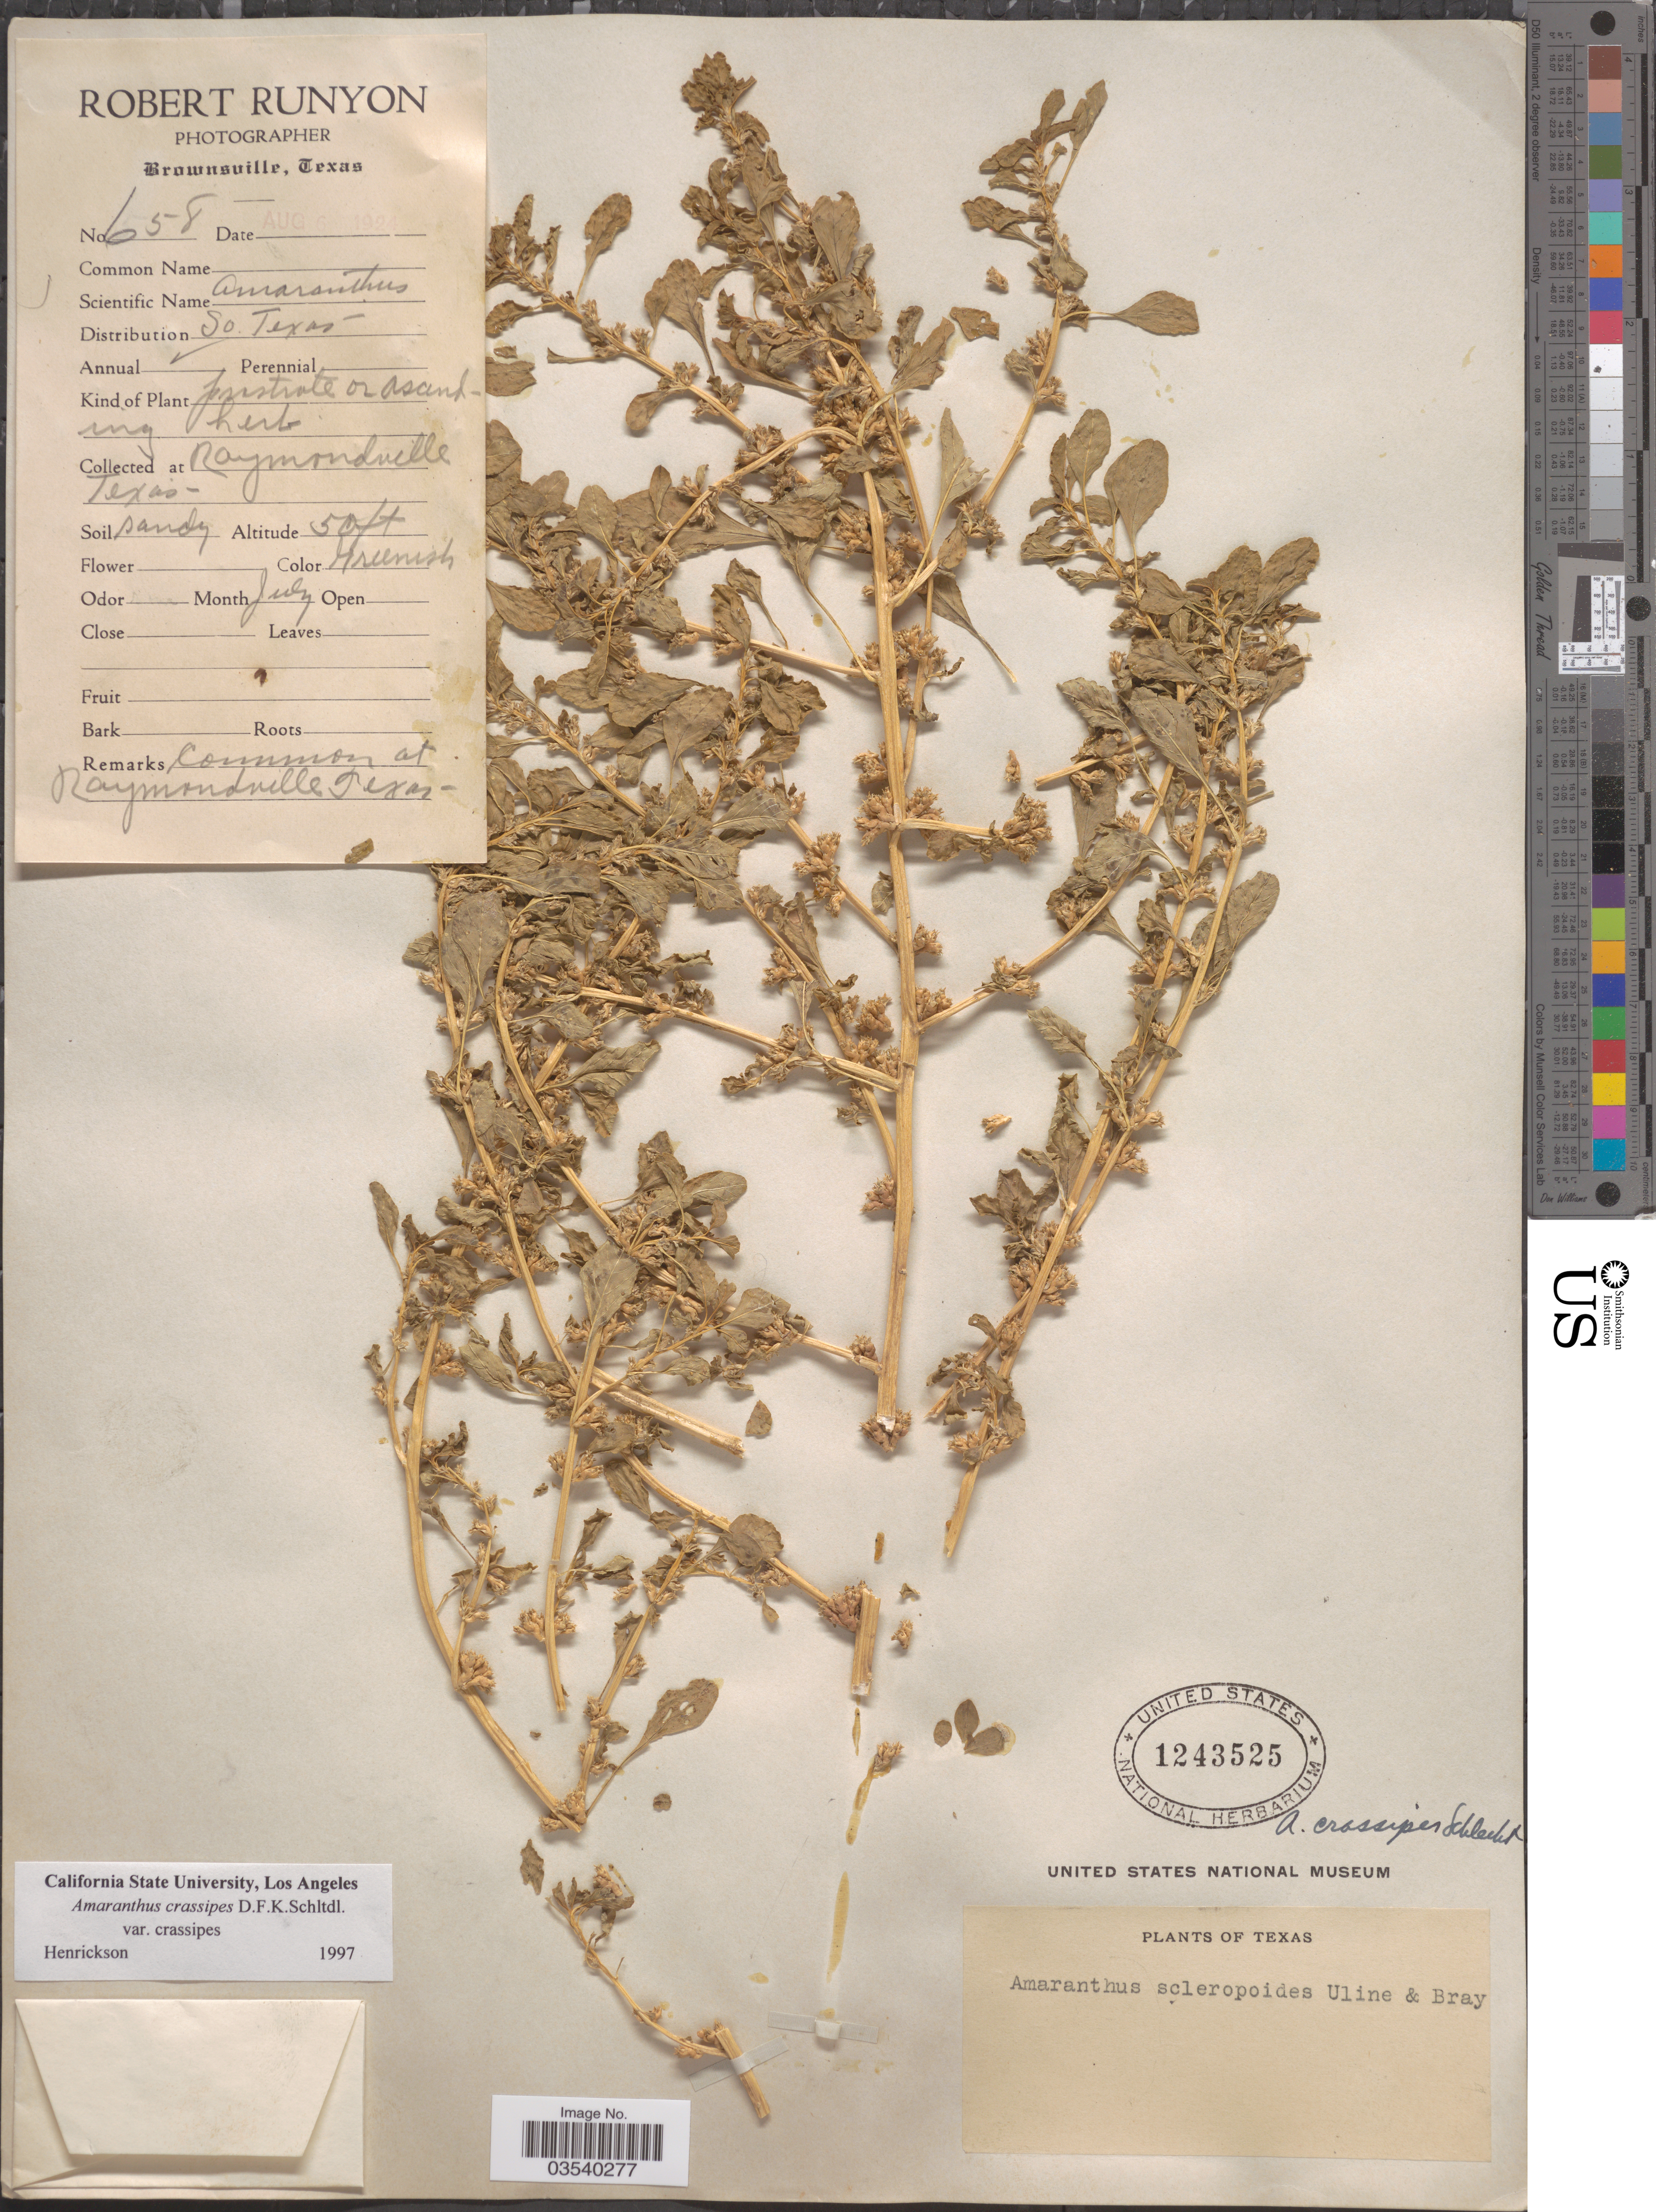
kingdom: Plantae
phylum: Tracheophyta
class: Magnoliopsida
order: Caryophyllales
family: Amaranthaceae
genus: Amaranthus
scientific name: Amaranthus crassipes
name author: Schltdl.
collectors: R. Runyon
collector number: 658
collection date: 1924-08-06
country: United States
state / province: Texas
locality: Raymondville.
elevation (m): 15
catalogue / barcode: US 1243525